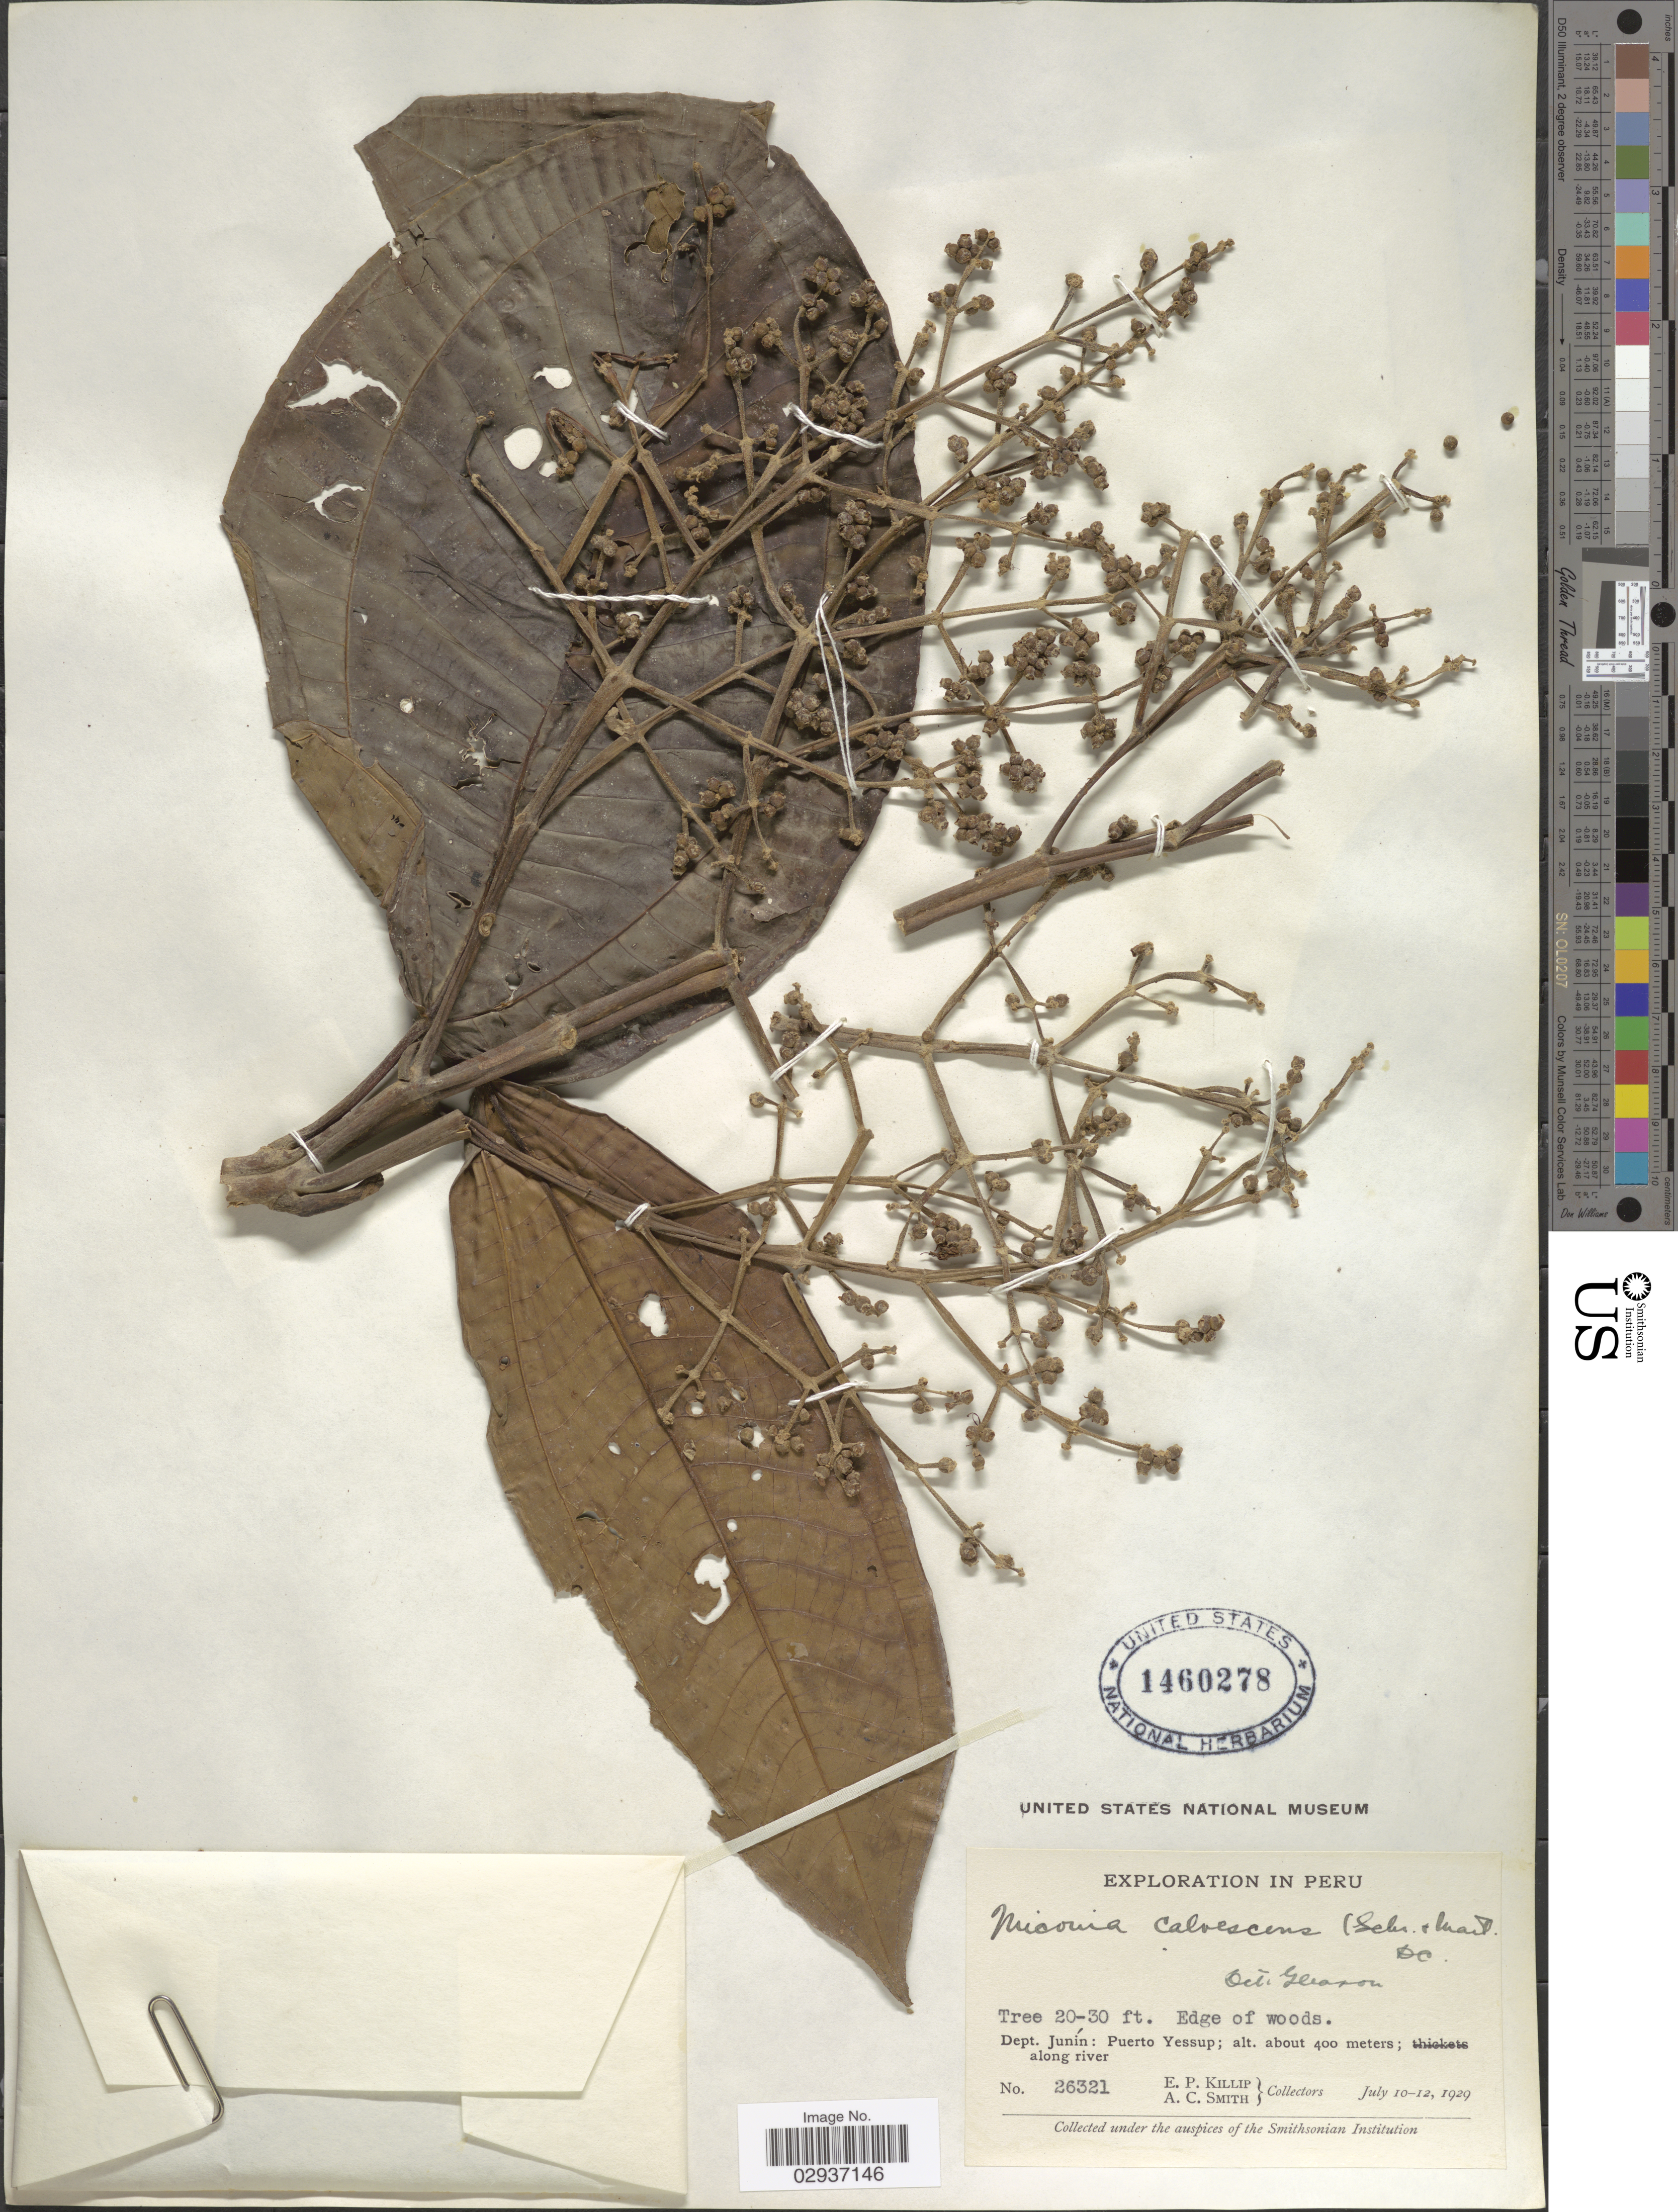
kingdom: Plantae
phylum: Tracheophyta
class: Magnoliopsida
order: Myrtales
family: Melastomataceae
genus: Miconia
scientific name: Miconia calvescens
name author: DC.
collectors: E. P. Killip & A. C. Smith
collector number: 26321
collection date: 1929-07-10/1929-07-12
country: Peru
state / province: Junín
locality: Dept. Junín: Puerto Yessup.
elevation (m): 400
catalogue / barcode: US 1460278